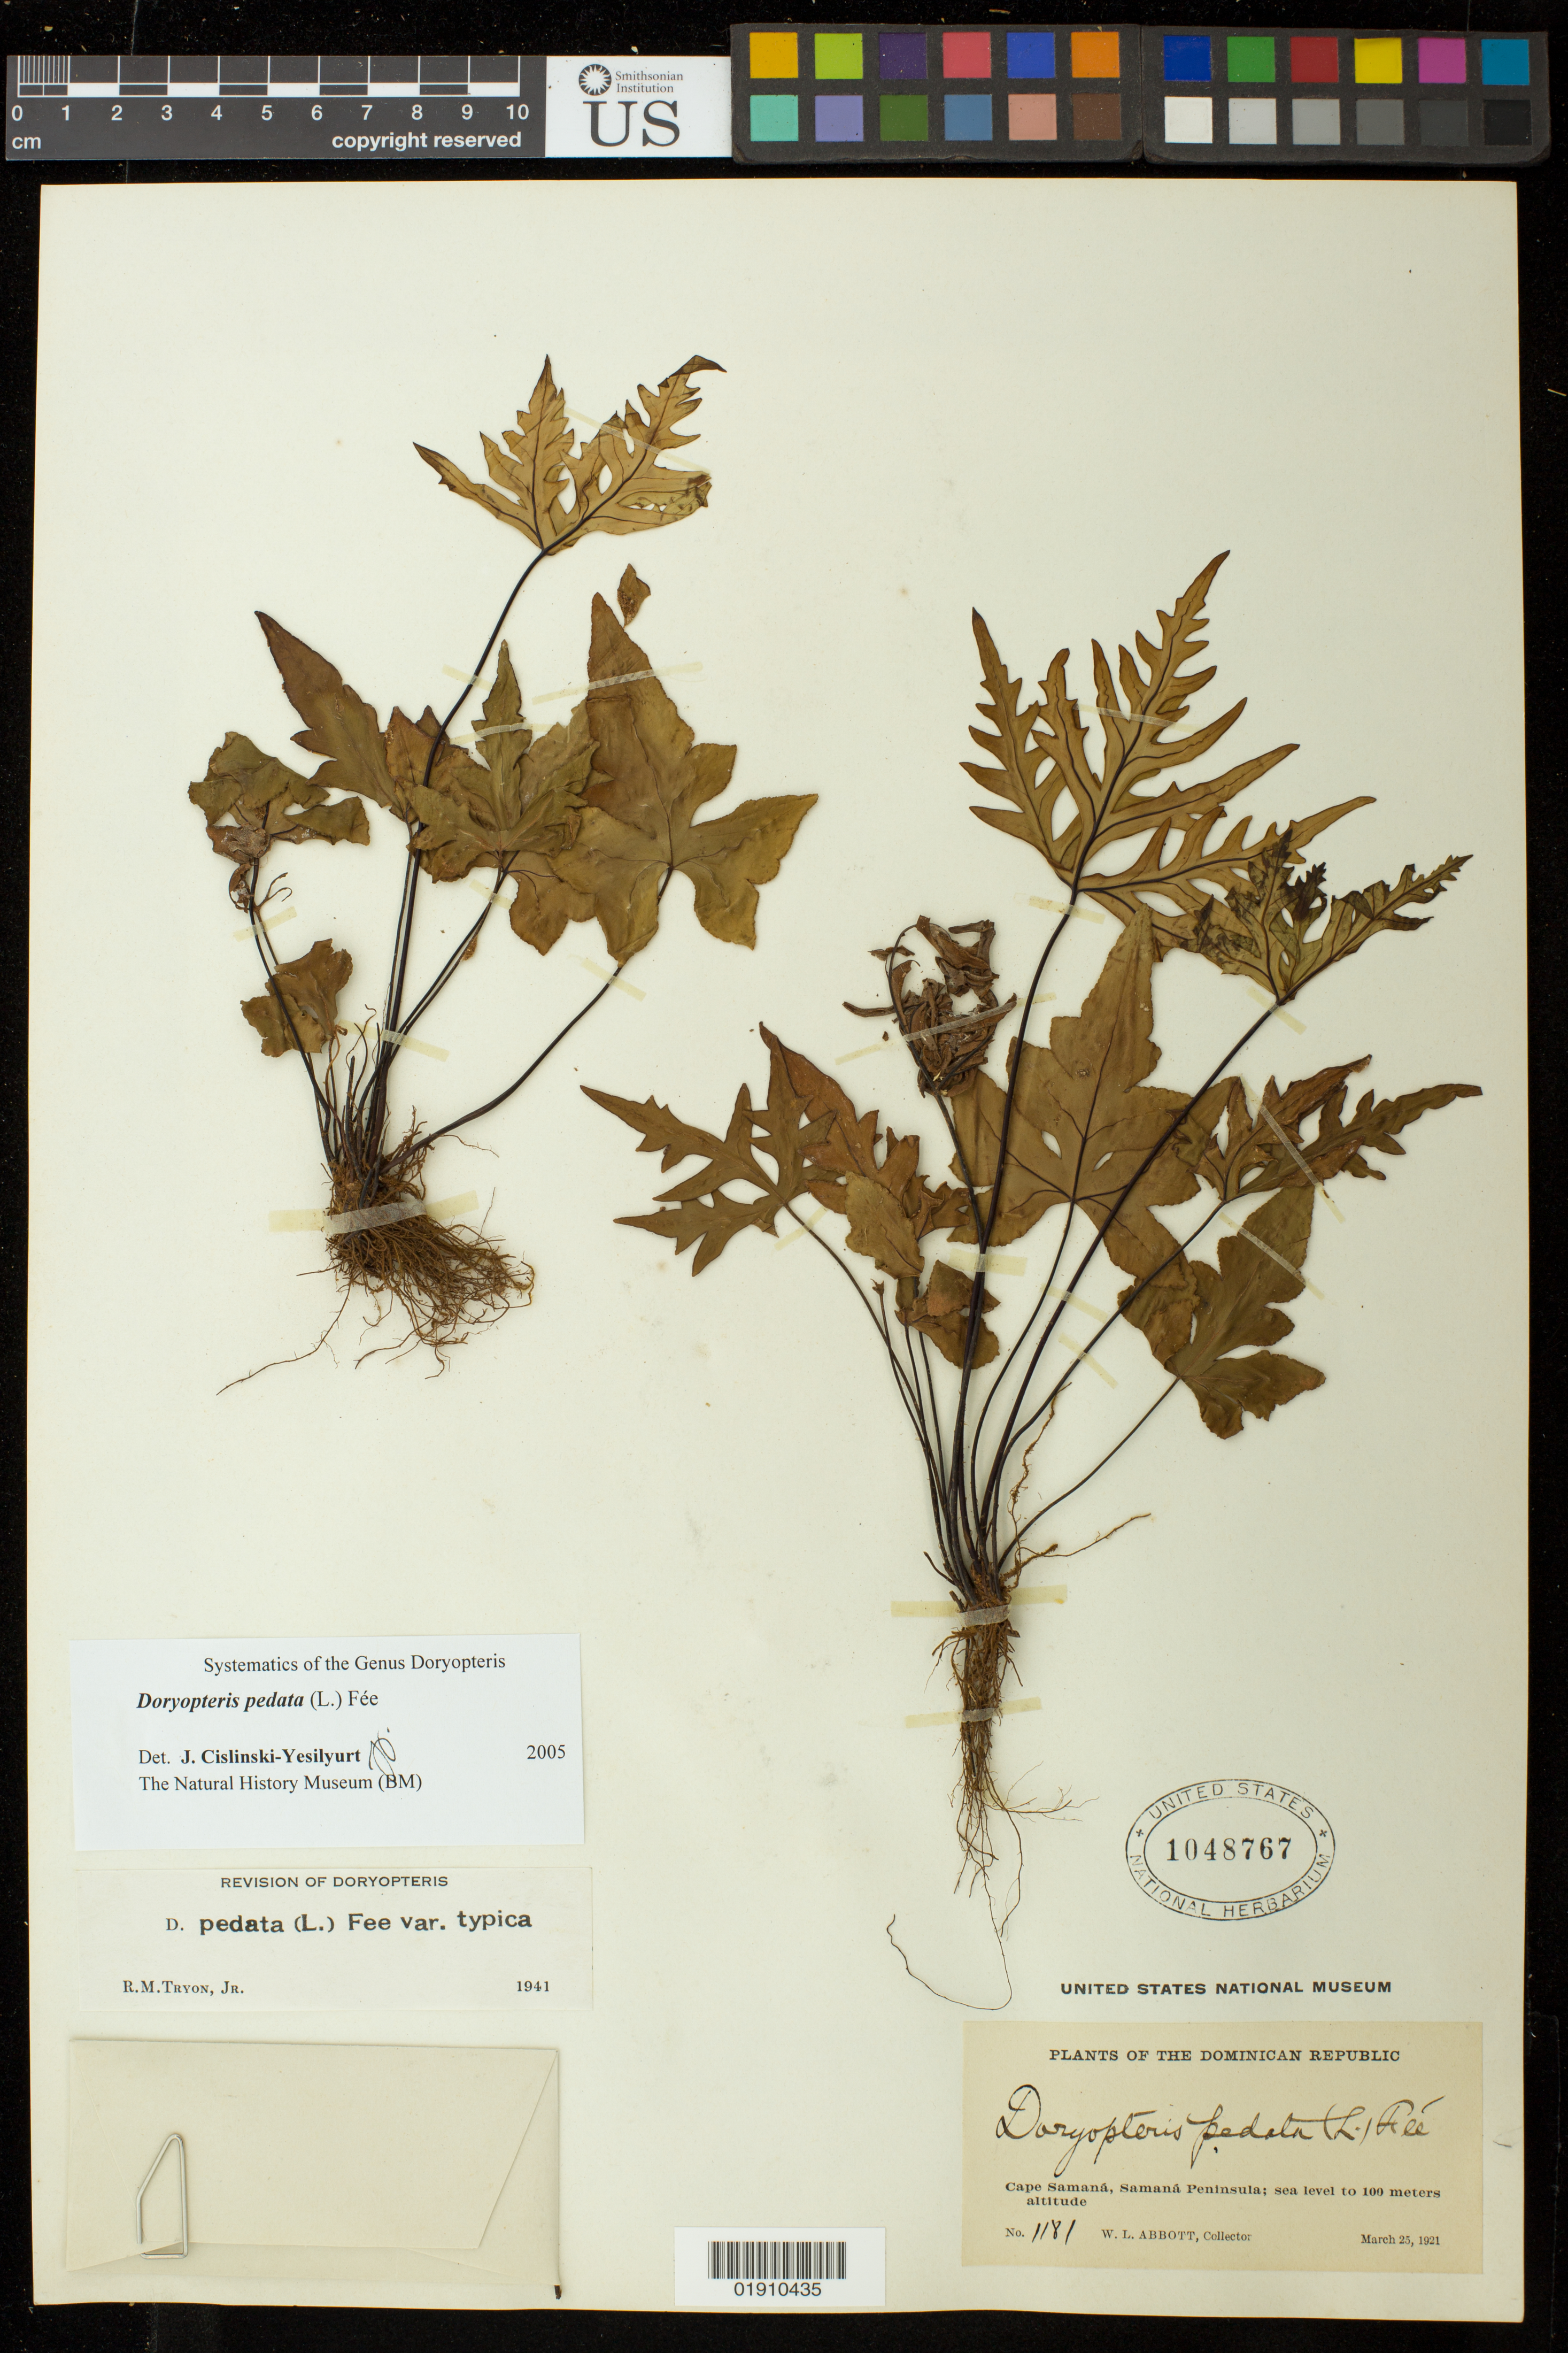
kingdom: Plantae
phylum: Tracheophyta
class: Polypodiopsida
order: Polypodiales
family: Pteridaceae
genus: Doryopteris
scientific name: Doryopteris pedata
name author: (L.) Fée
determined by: Cislinski-Yesilyurt, J.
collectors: W. L. Abbott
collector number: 1181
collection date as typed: March 25, 1921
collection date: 1921-03-25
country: Dominican Republic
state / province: Samaná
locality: Cape Samaná, Samaná Peninsula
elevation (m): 100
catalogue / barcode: US 1048767